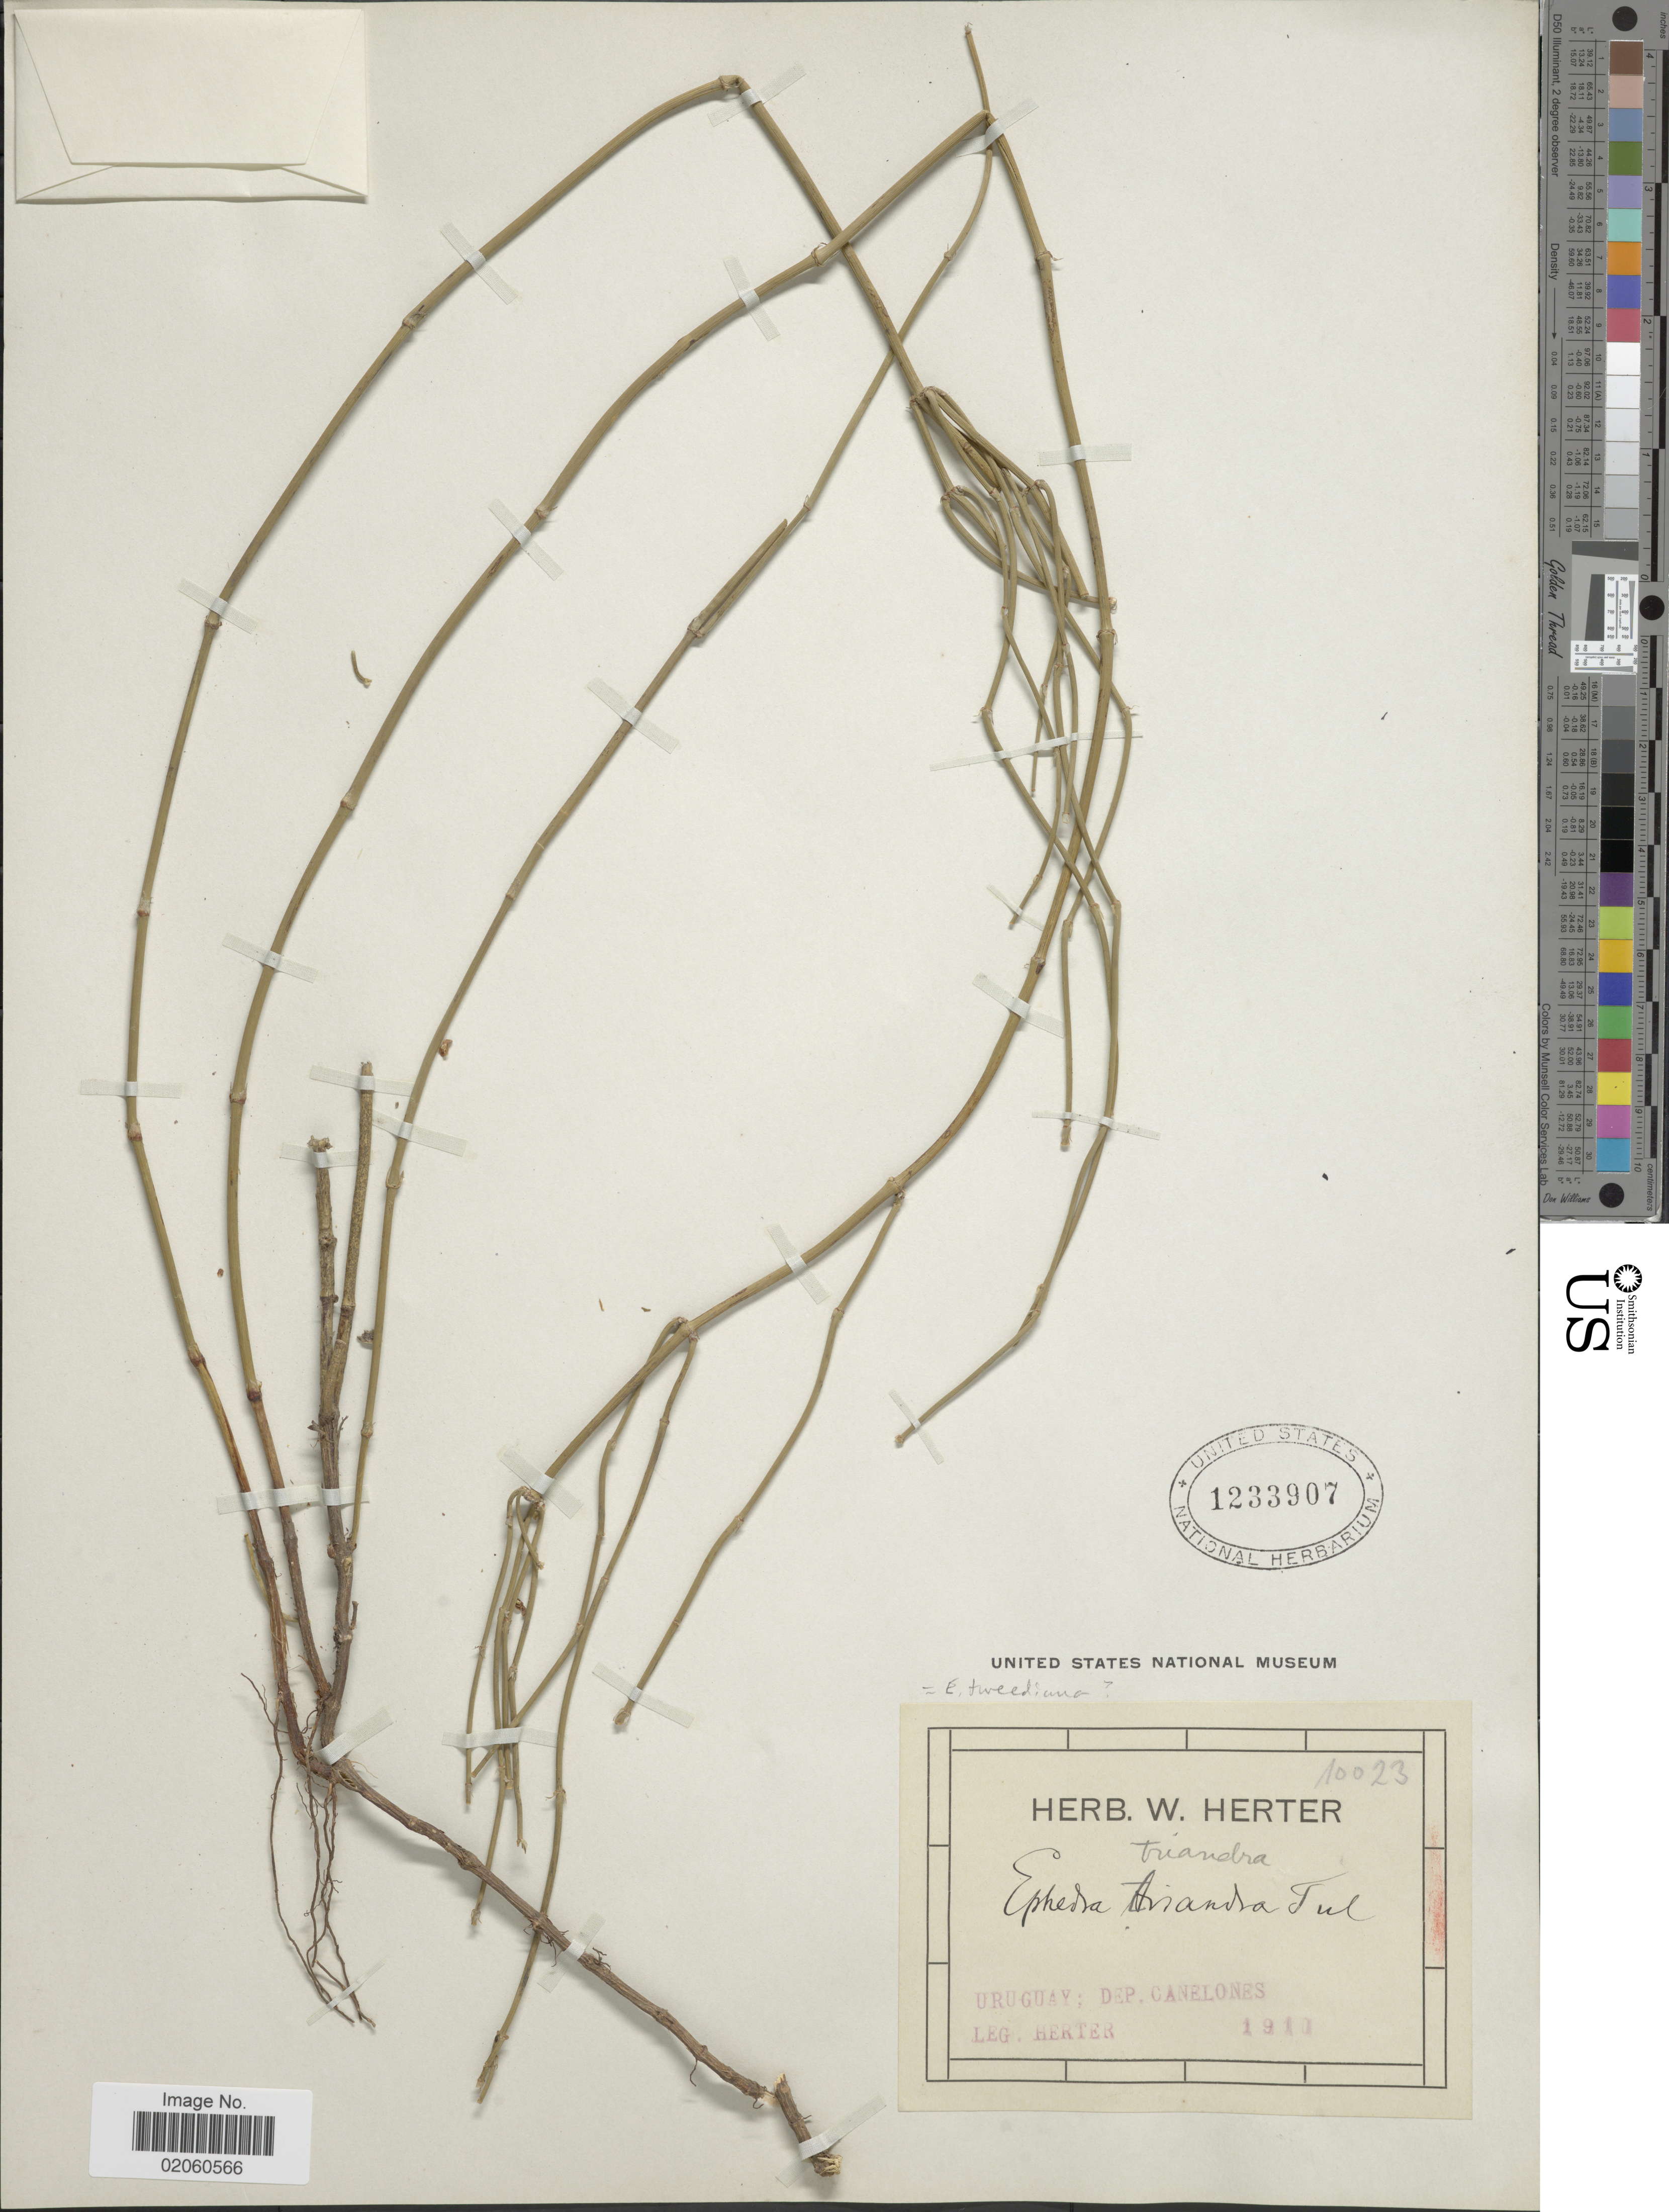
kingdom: Plantae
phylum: Tracheophyta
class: Gnetopsida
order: Ephedrales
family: Ephedraceae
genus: Ephedra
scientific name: Ephedra tweediana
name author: Fisch. & C.A. Mey.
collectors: Herter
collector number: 10023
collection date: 1911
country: Uruguay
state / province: Canelones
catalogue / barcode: US 1233907